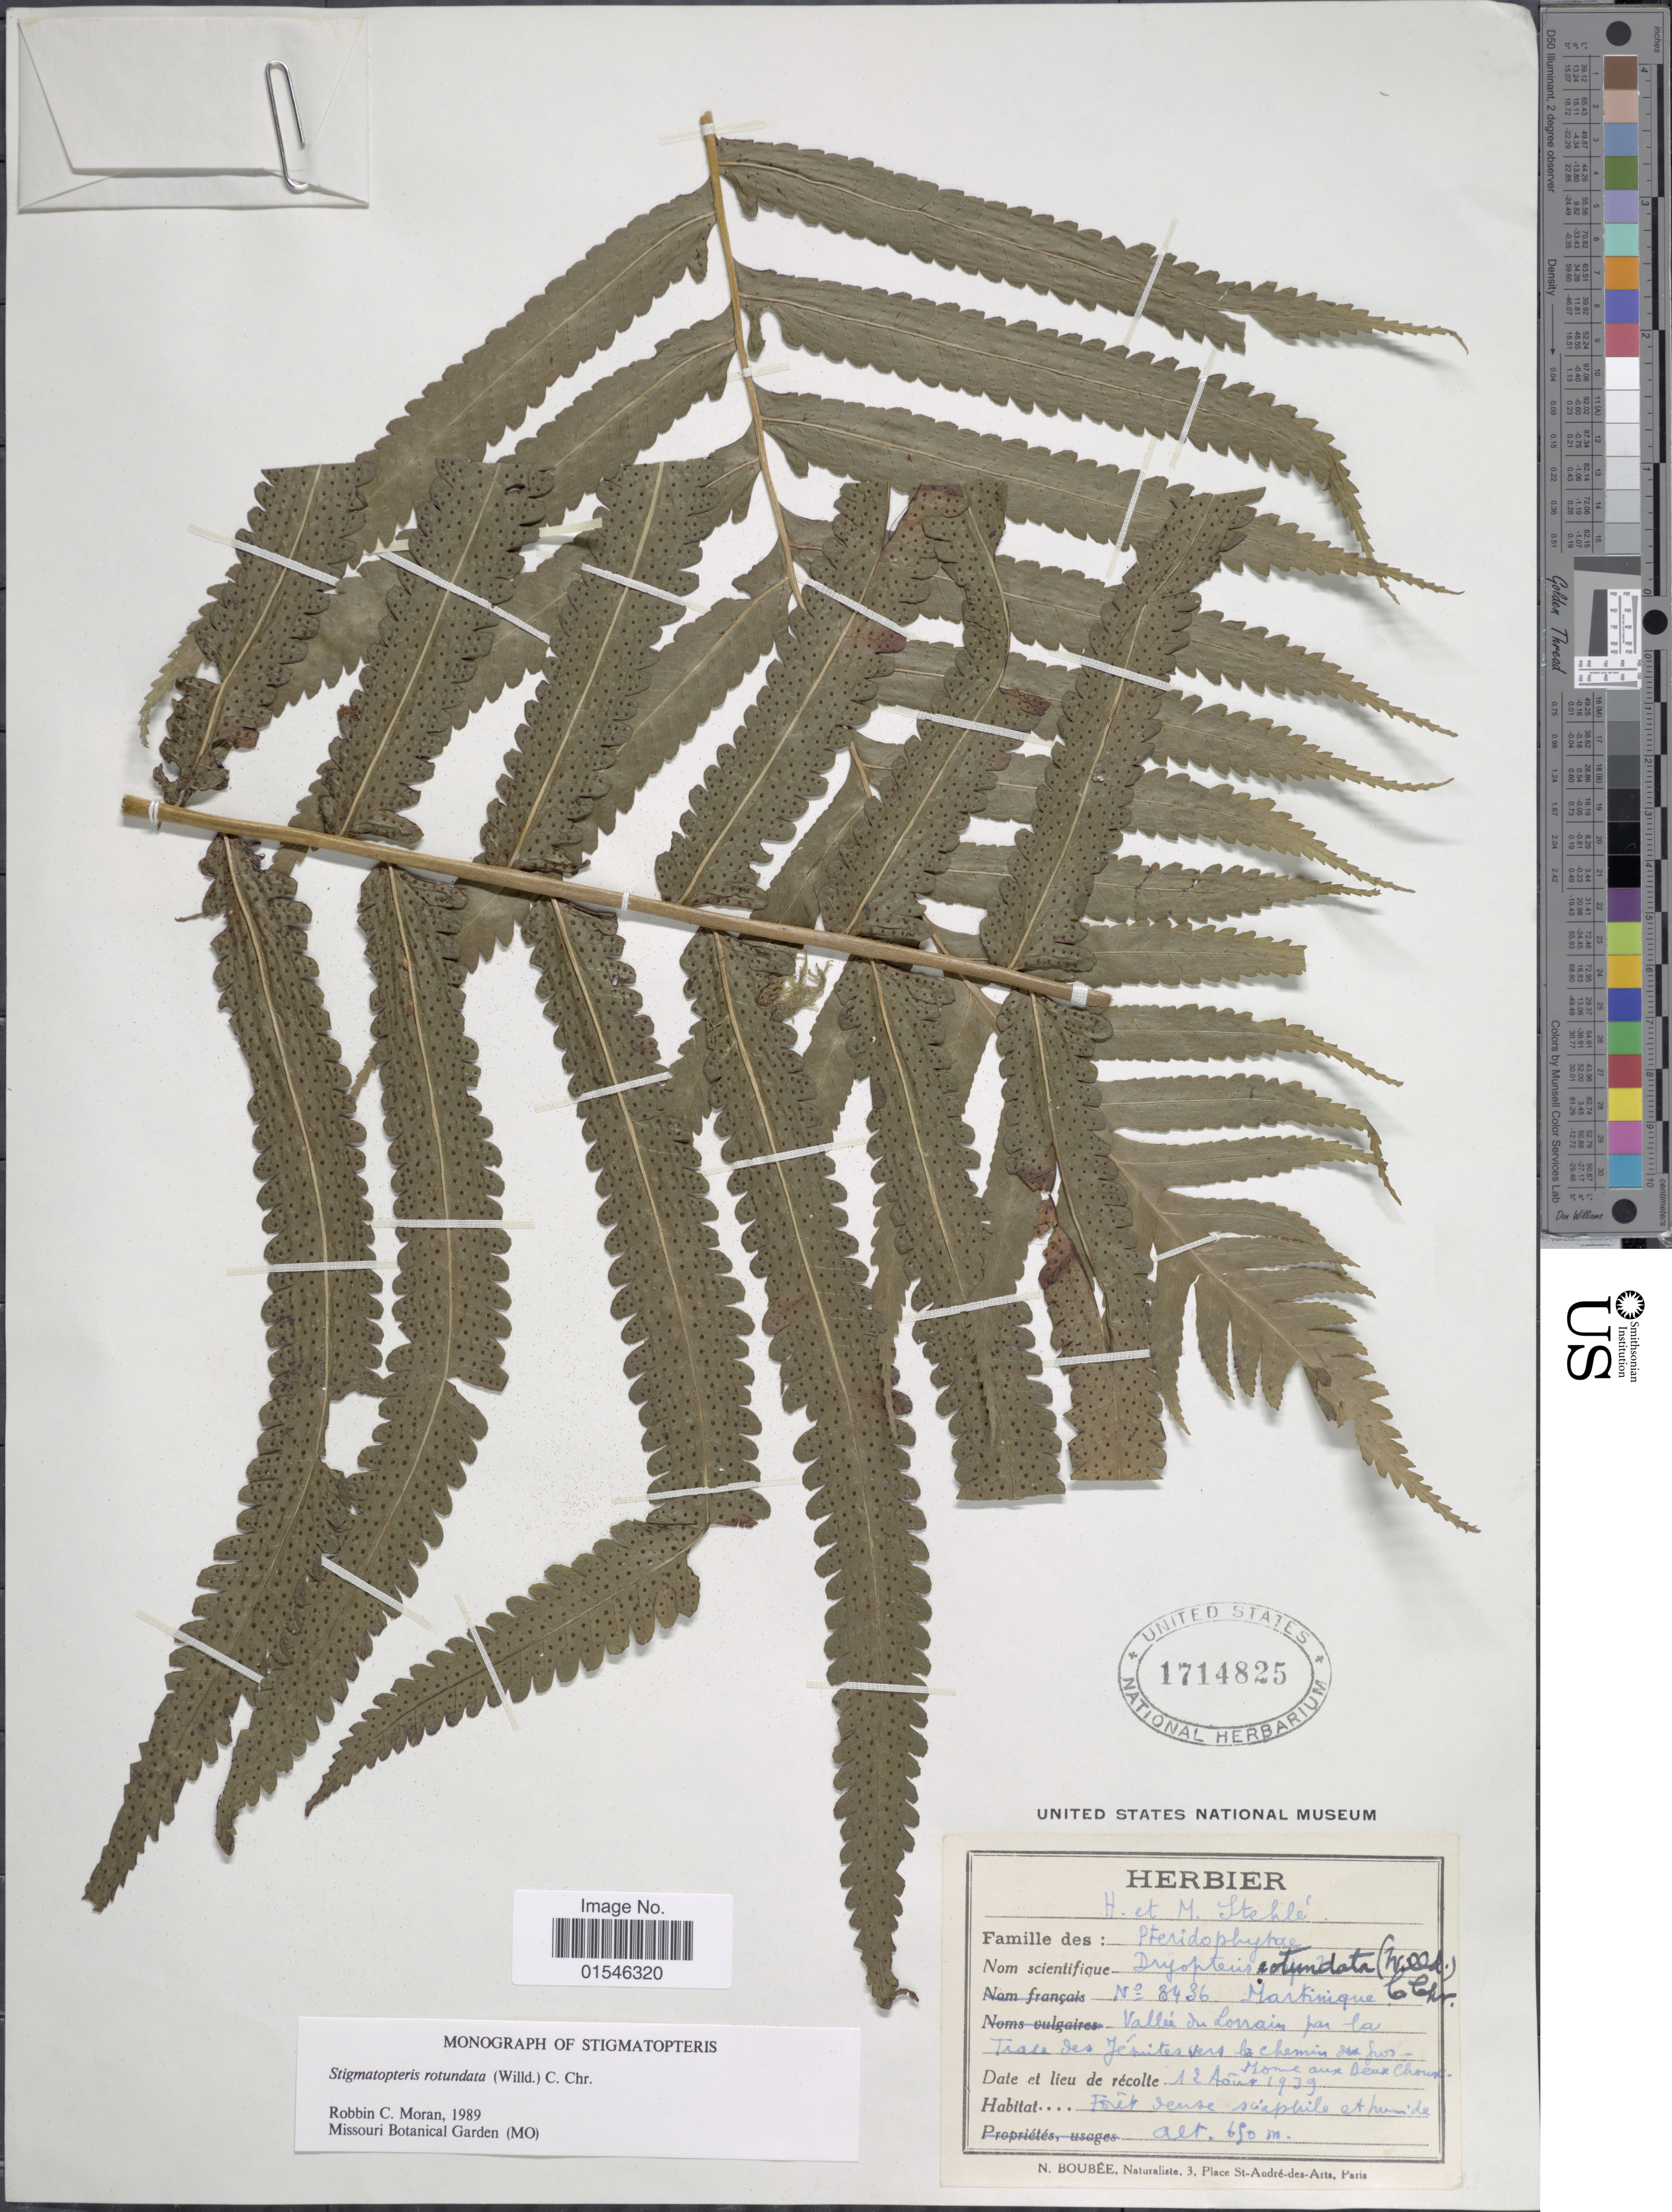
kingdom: Plantae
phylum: Tracheophyta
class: Polypodiopsida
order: Polypodiales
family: Dryopteridaceae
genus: Stigmatopteris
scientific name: Stigmatopteris rotundata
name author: (Willd.) C. Chr.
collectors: H. Stehlé & M. Stehlé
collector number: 3436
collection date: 1939-08-12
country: Martinique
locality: Valleé du Lorrain por la Trace des Jésuites vers la chemin des Gros-Morne aux Deux Choux.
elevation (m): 690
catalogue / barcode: US 1714825